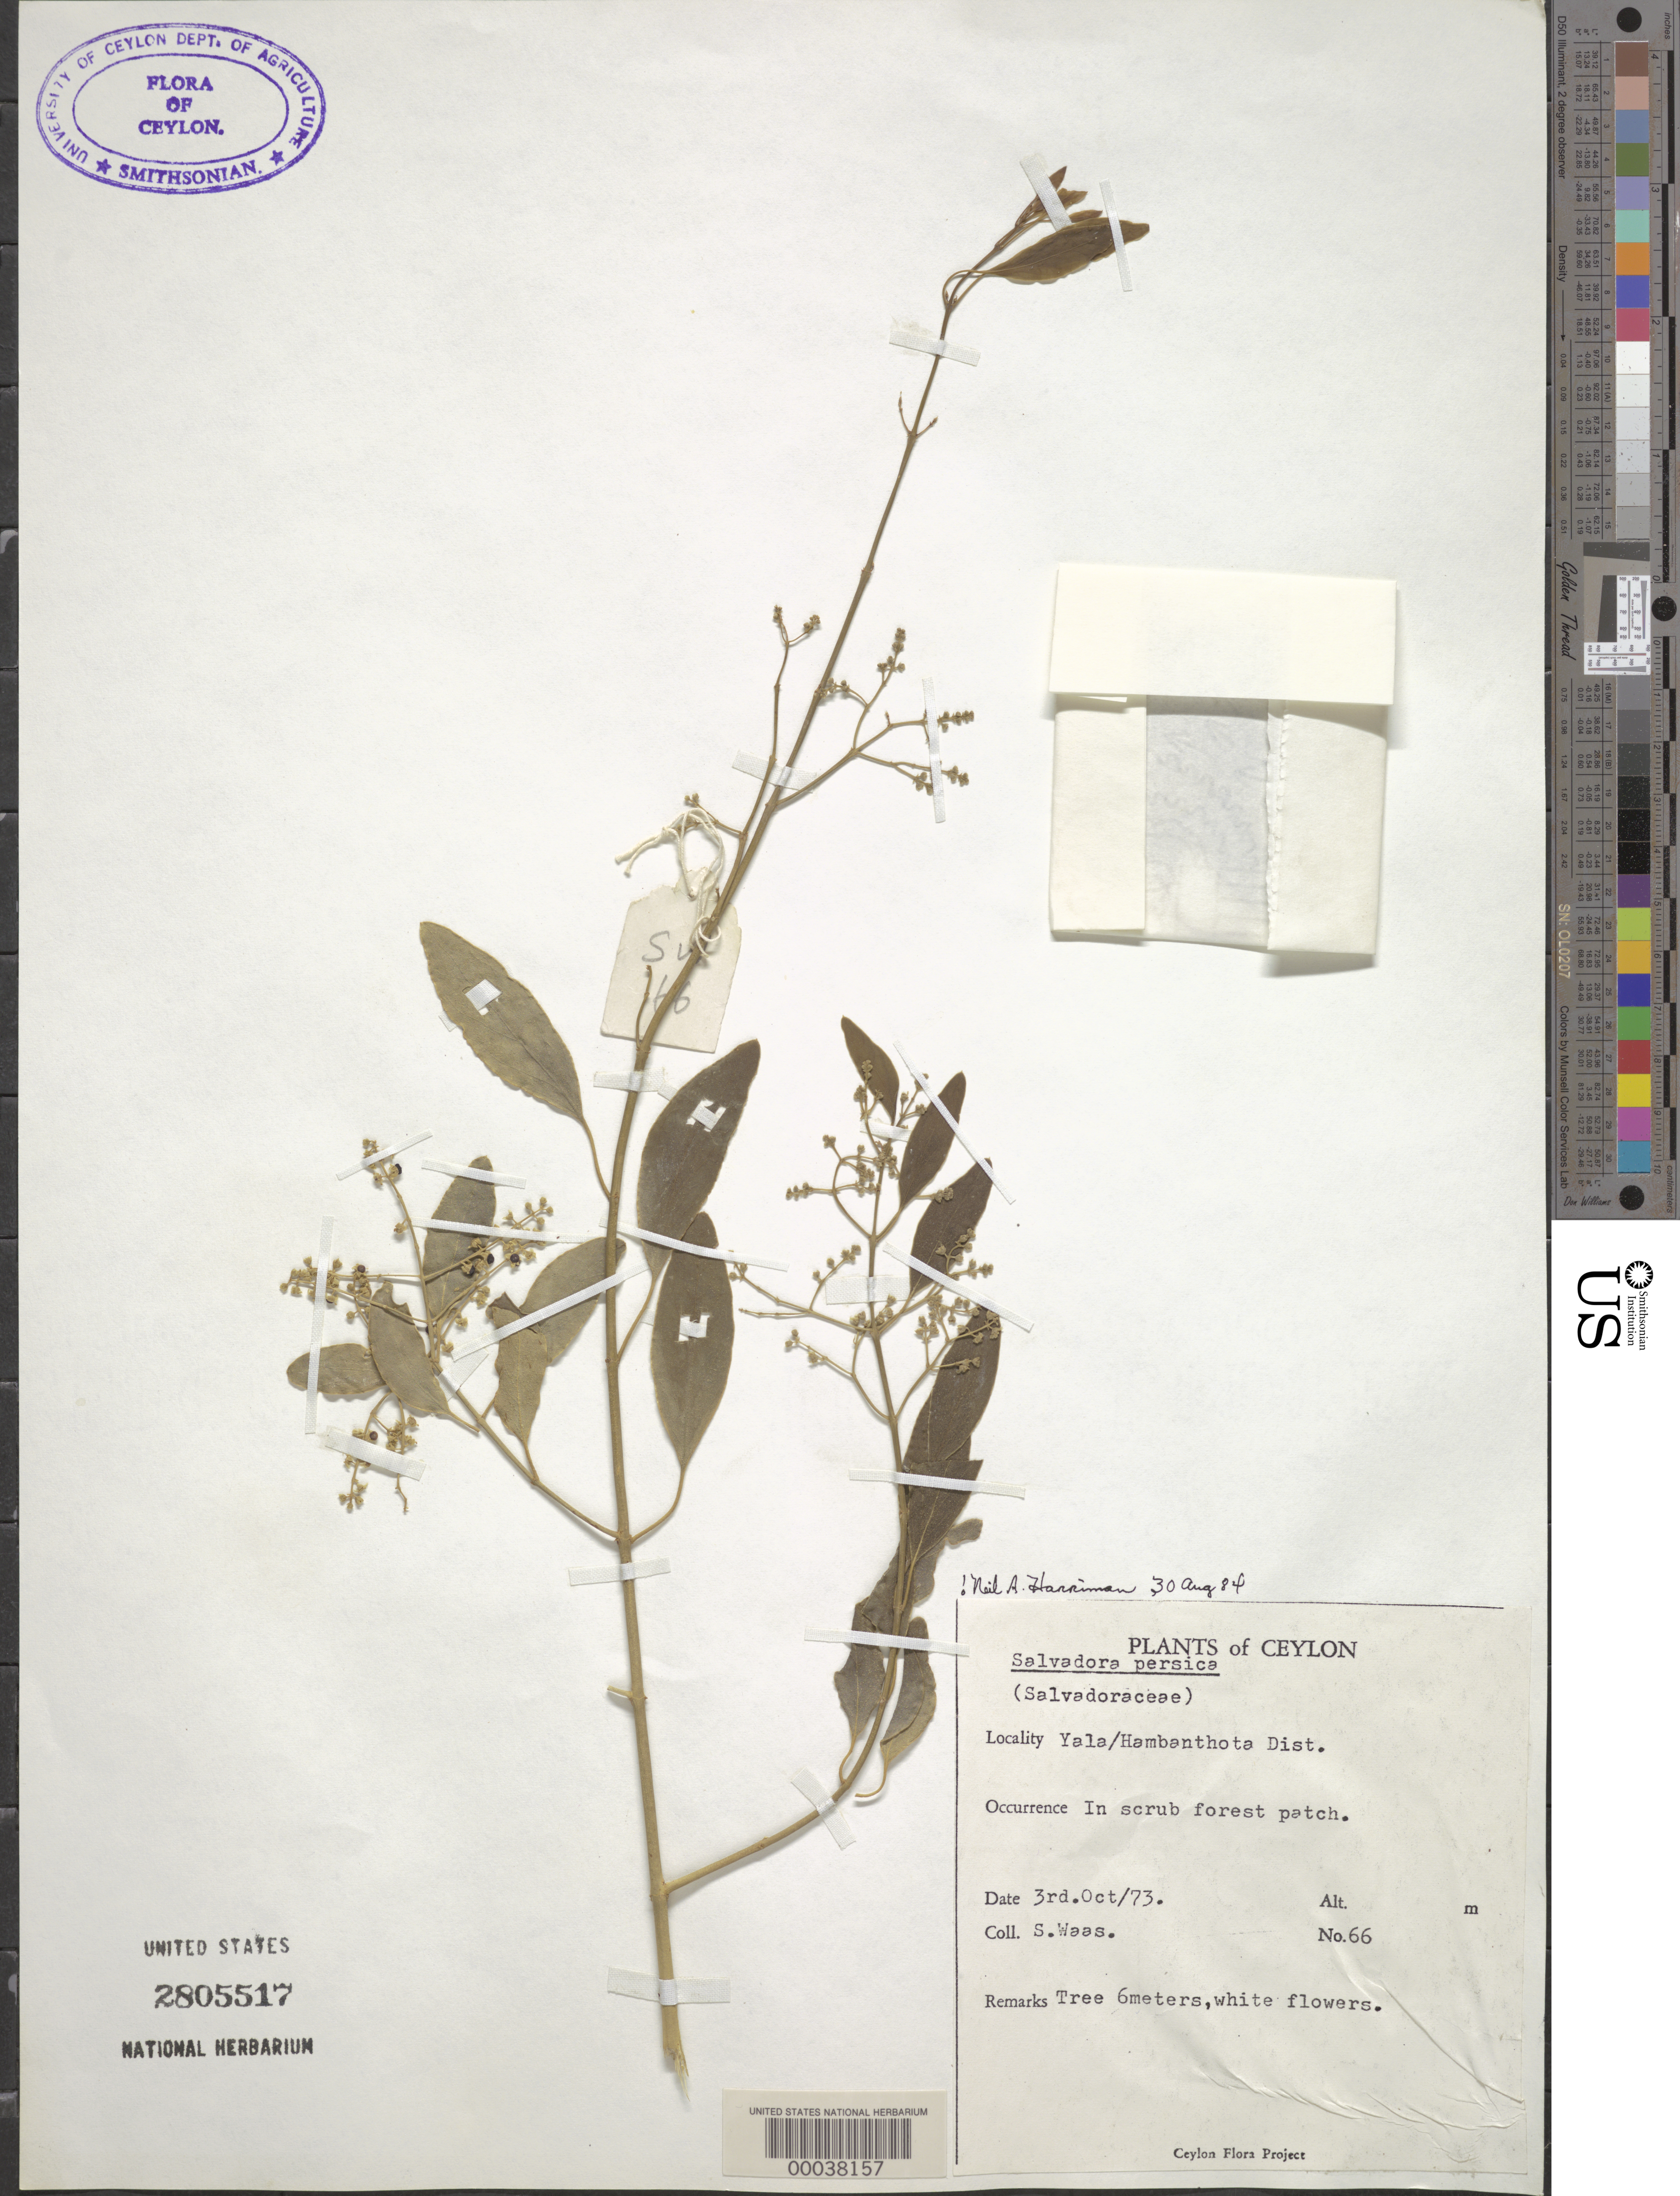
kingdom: Plantae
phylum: Tracheophyta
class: Magnoliopsida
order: Brassicales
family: Salvadoraceae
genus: Salvadora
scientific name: Salvadora persica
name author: L.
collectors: S. Waas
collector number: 66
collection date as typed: Transcribed d/m/y: 3/10/73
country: Sri Lanka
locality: Ceylon. Yala/Hambanthota Dist.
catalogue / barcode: US 2805517